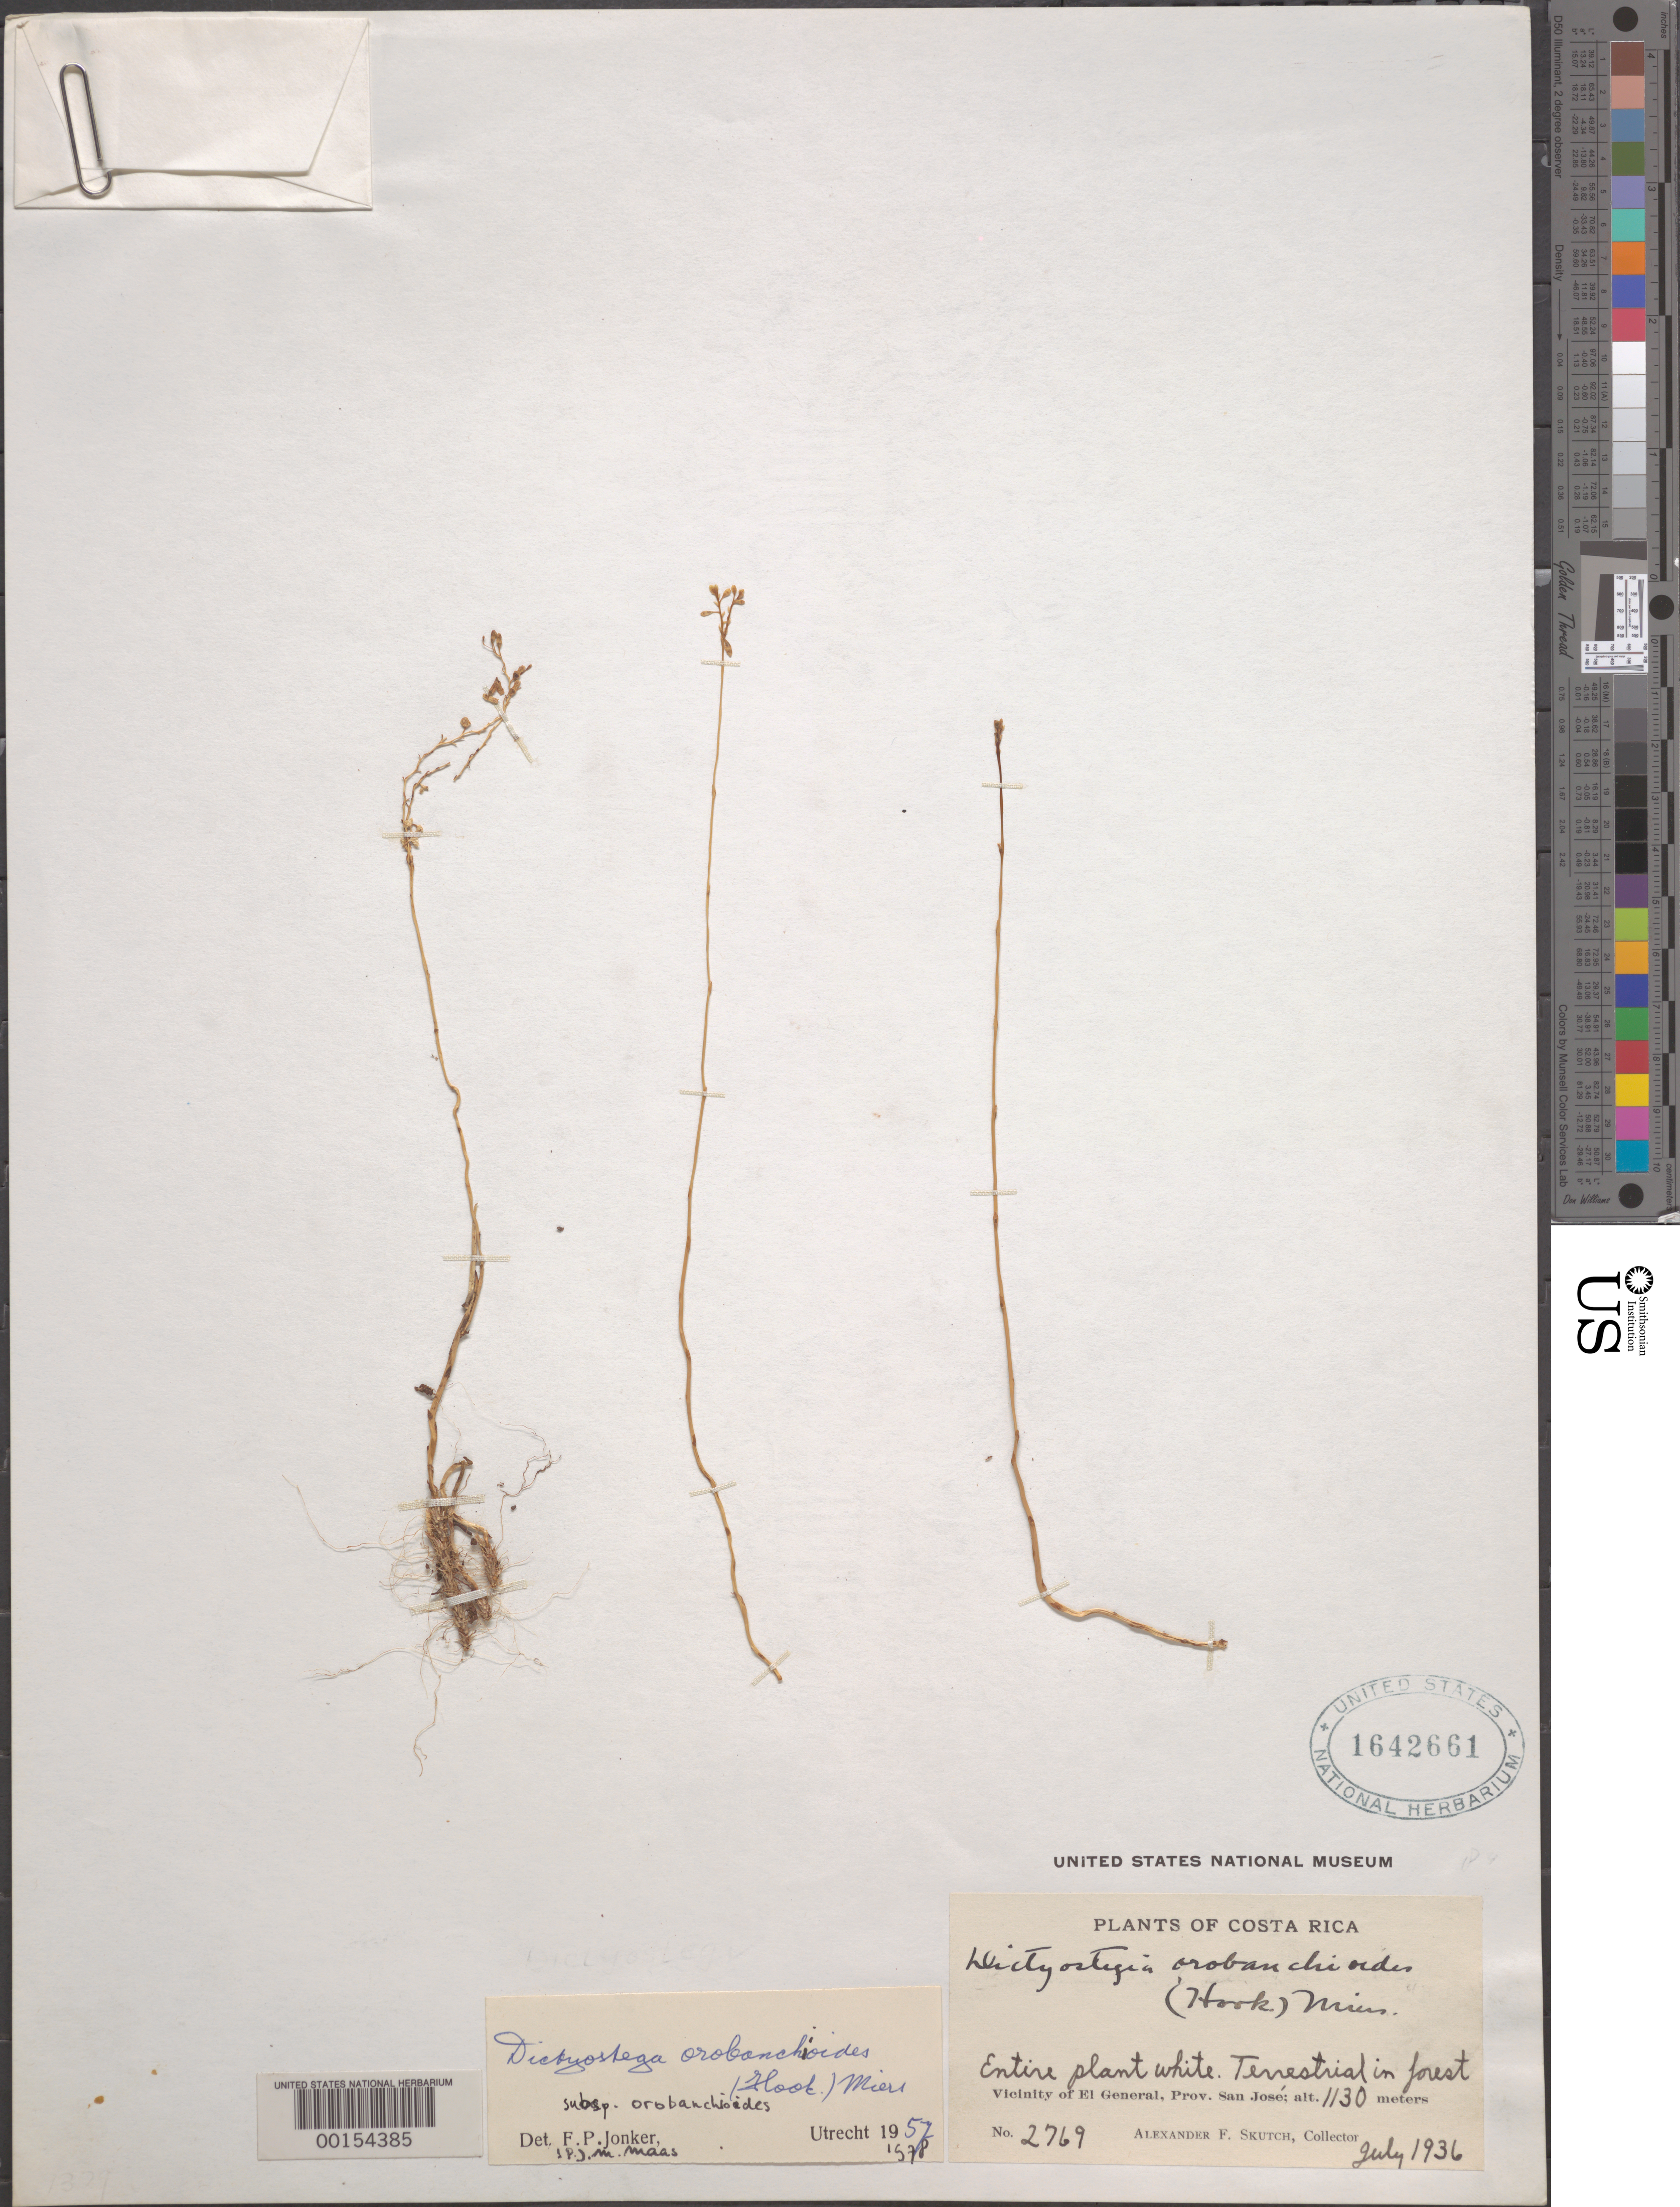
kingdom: Plantae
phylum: Tracheophyta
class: Liliopsida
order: Dioscoreales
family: Burmanniaceae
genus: Dictyostega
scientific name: Dictyostega orobanchoides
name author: (Hook.) Miers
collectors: A. F. Skutch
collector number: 2769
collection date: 1936-07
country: Costa Rica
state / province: San José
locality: Vicinity of El General.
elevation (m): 1130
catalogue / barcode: US 1642661